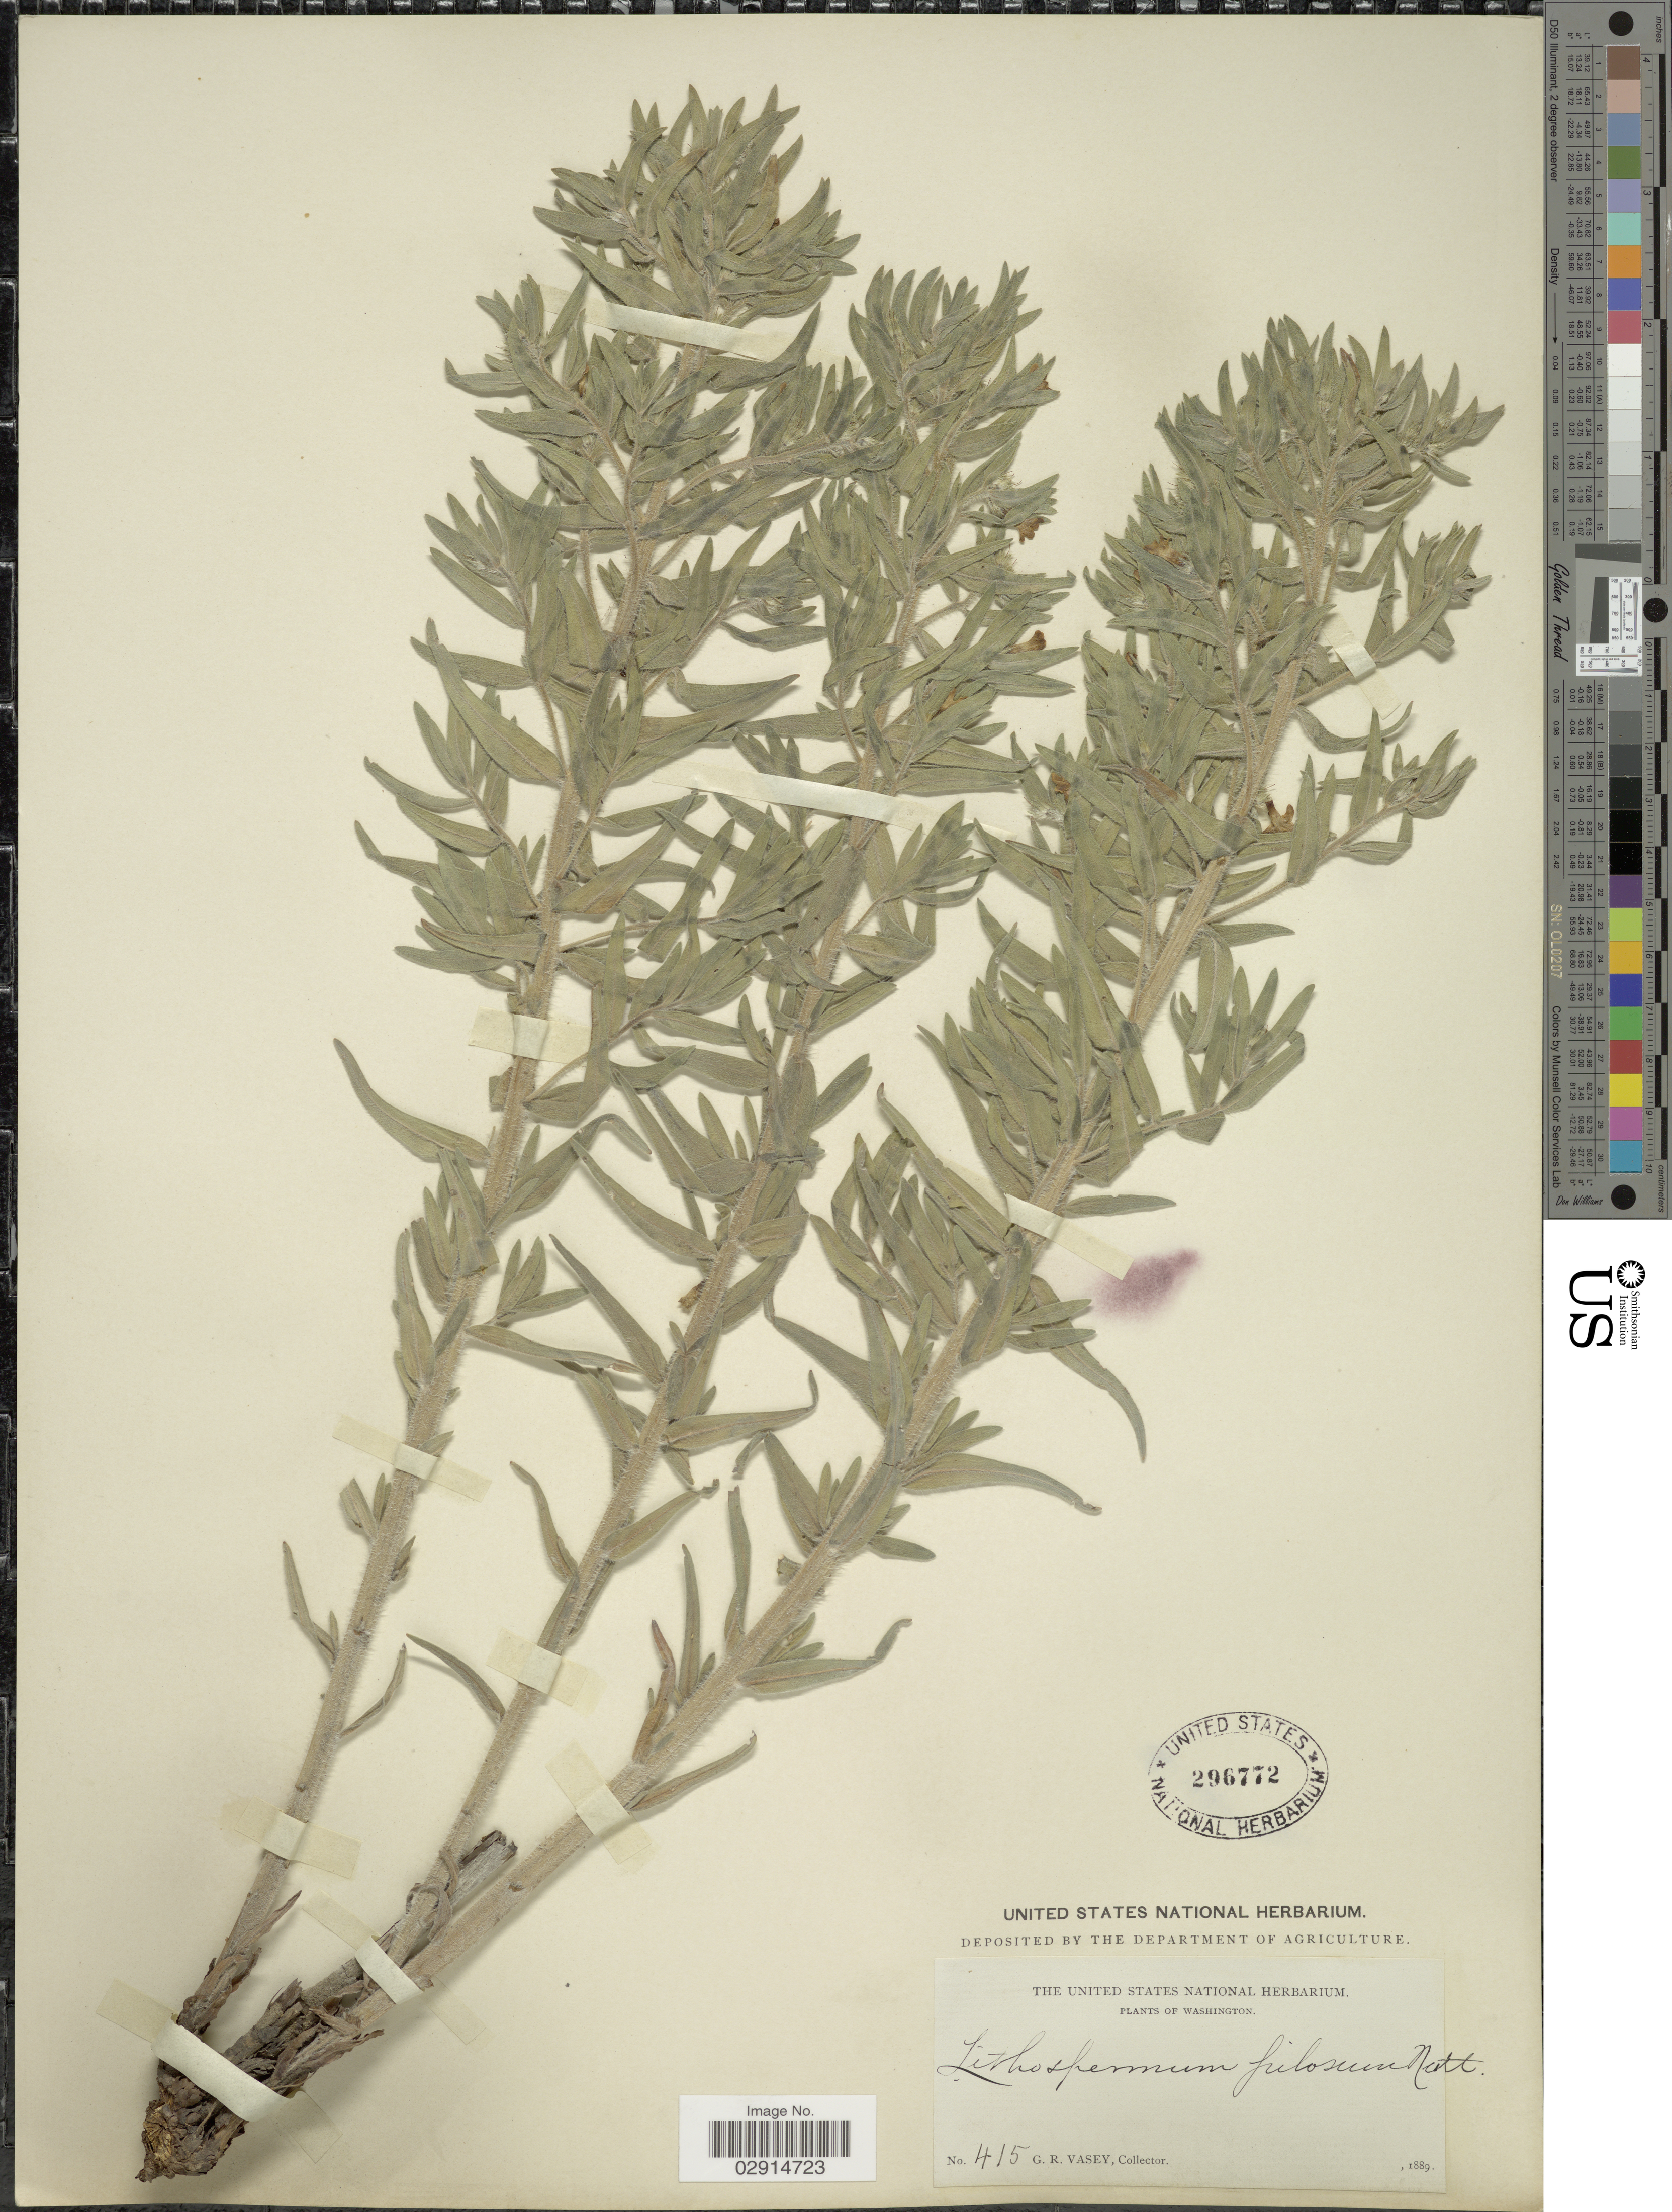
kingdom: Plantae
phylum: Tracheophyta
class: Magnoliopsida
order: Boraginales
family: Boraginaceae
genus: Lithospermum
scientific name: Lithospermum ruderale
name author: Douglas ex Lehm.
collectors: G. R. Vasey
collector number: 415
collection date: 1889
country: United States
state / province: Washington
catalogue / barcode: US 296772